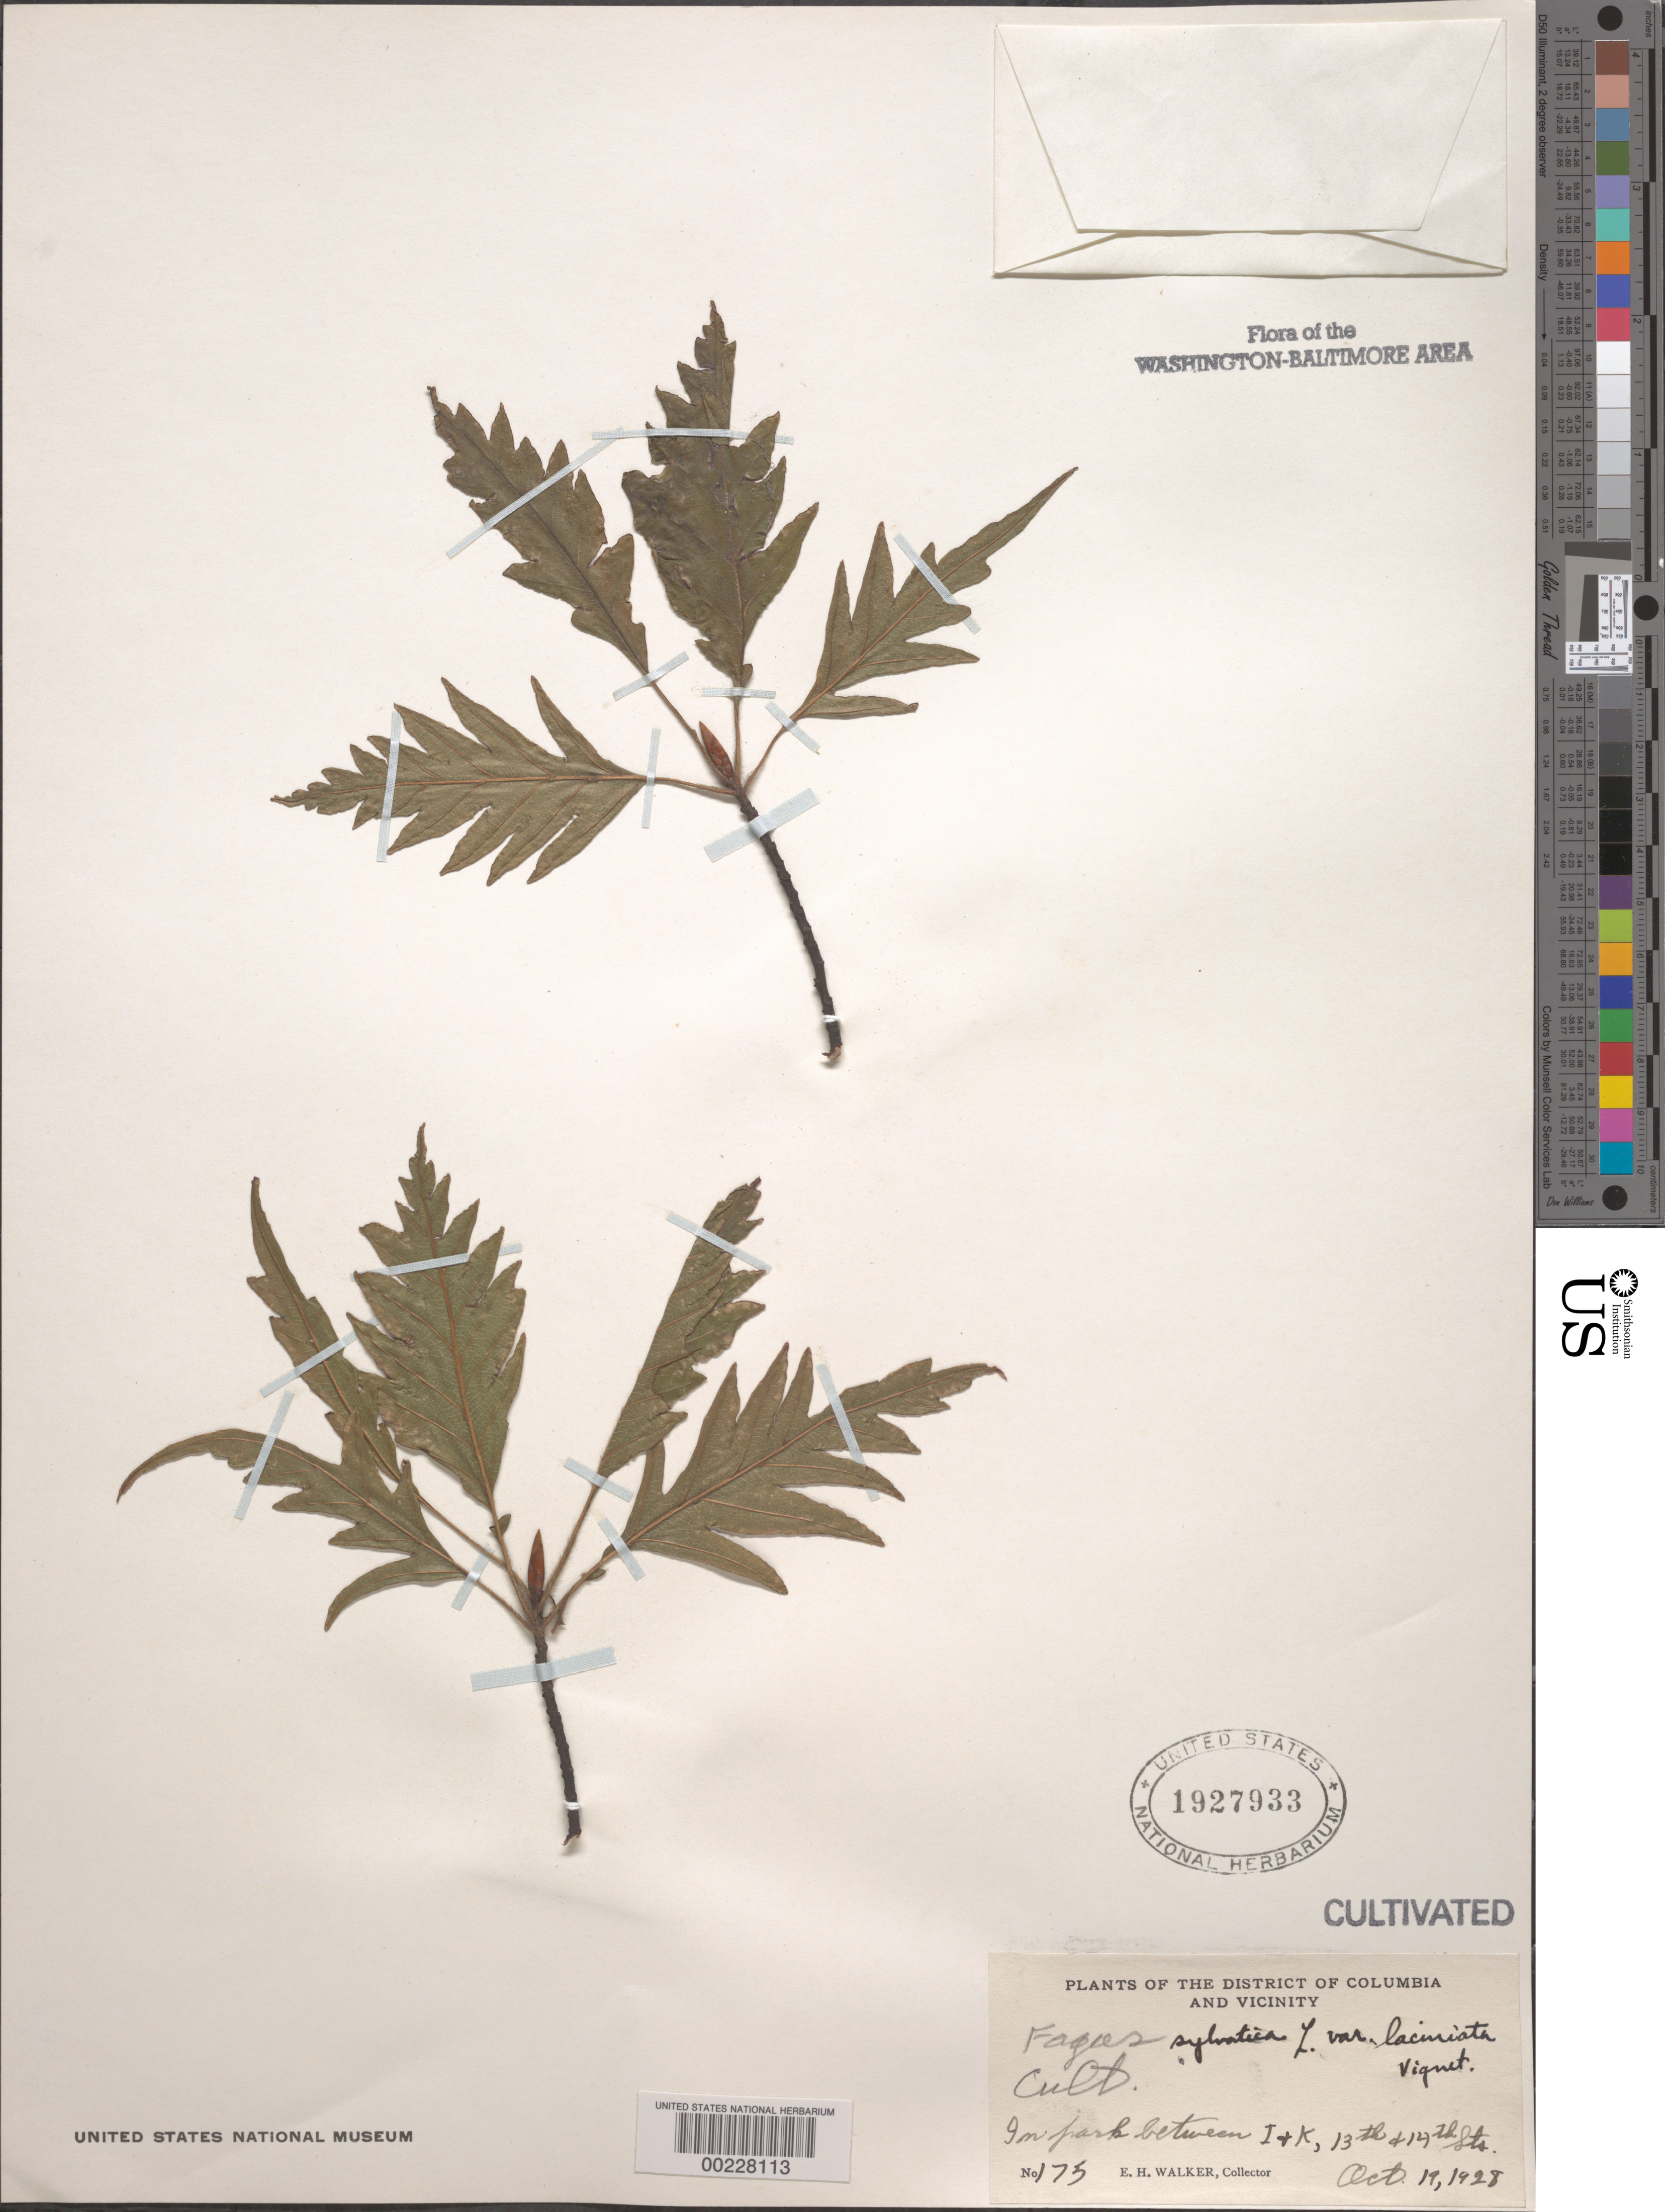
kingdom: Plantae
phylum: Tracheophyta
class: Magnoliopsida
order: Fagales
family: Fagaceae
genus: Fagus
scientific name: Fagus sylvatica var. laciniata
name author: Vignet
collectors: E. H. Walker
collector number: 175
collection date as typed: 19 Oct 1928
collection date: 1928-10-19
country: United States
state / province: District of Columbia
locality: In park between I and K, 13th and 14th Sts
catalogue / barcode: US 1927933